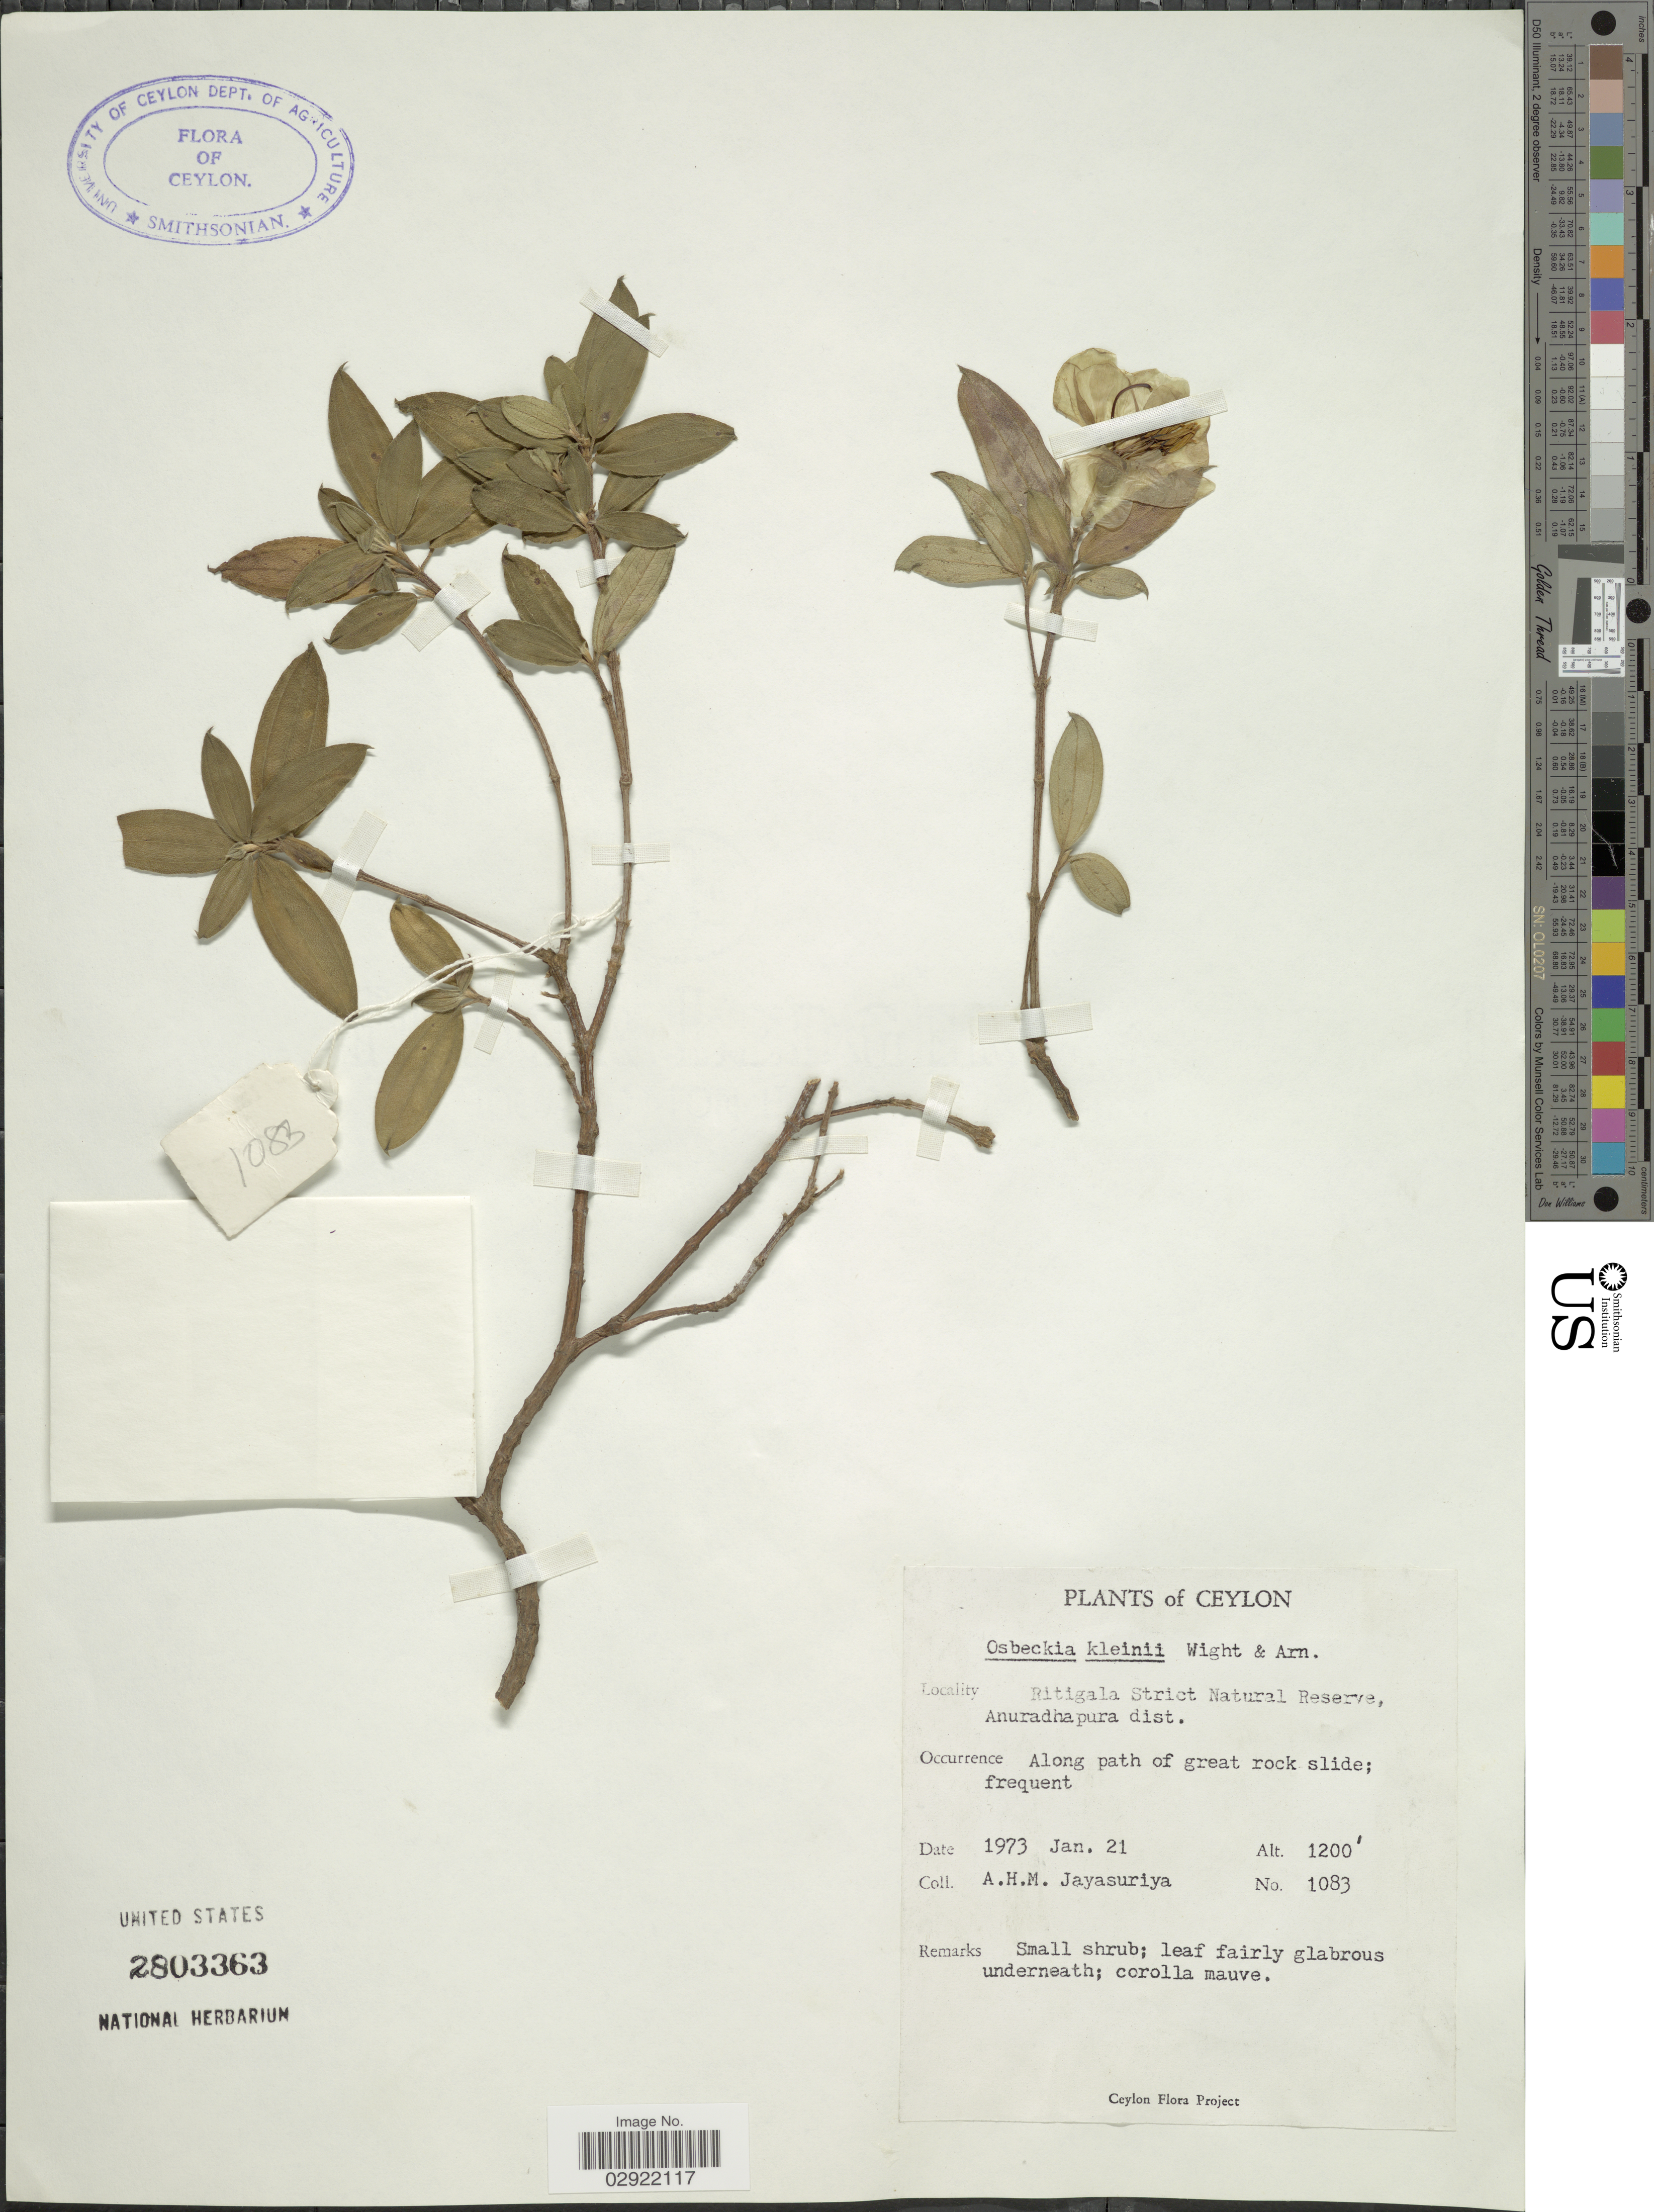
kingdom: Plantae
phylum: Tracheophyta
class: Magnoliopsida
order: Myrtales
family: Melastomataceae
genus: Osbeckia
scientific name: Osbeckia kleinii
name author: Wight & Arn.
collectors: A. Jayasuriya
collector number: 1083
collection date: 1973-01-21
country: Sri Lanka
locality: Ceylon. Ritigala Stirct Natural Reserve, Anuradhapura dist.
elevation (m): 366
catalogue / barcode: US 2803363